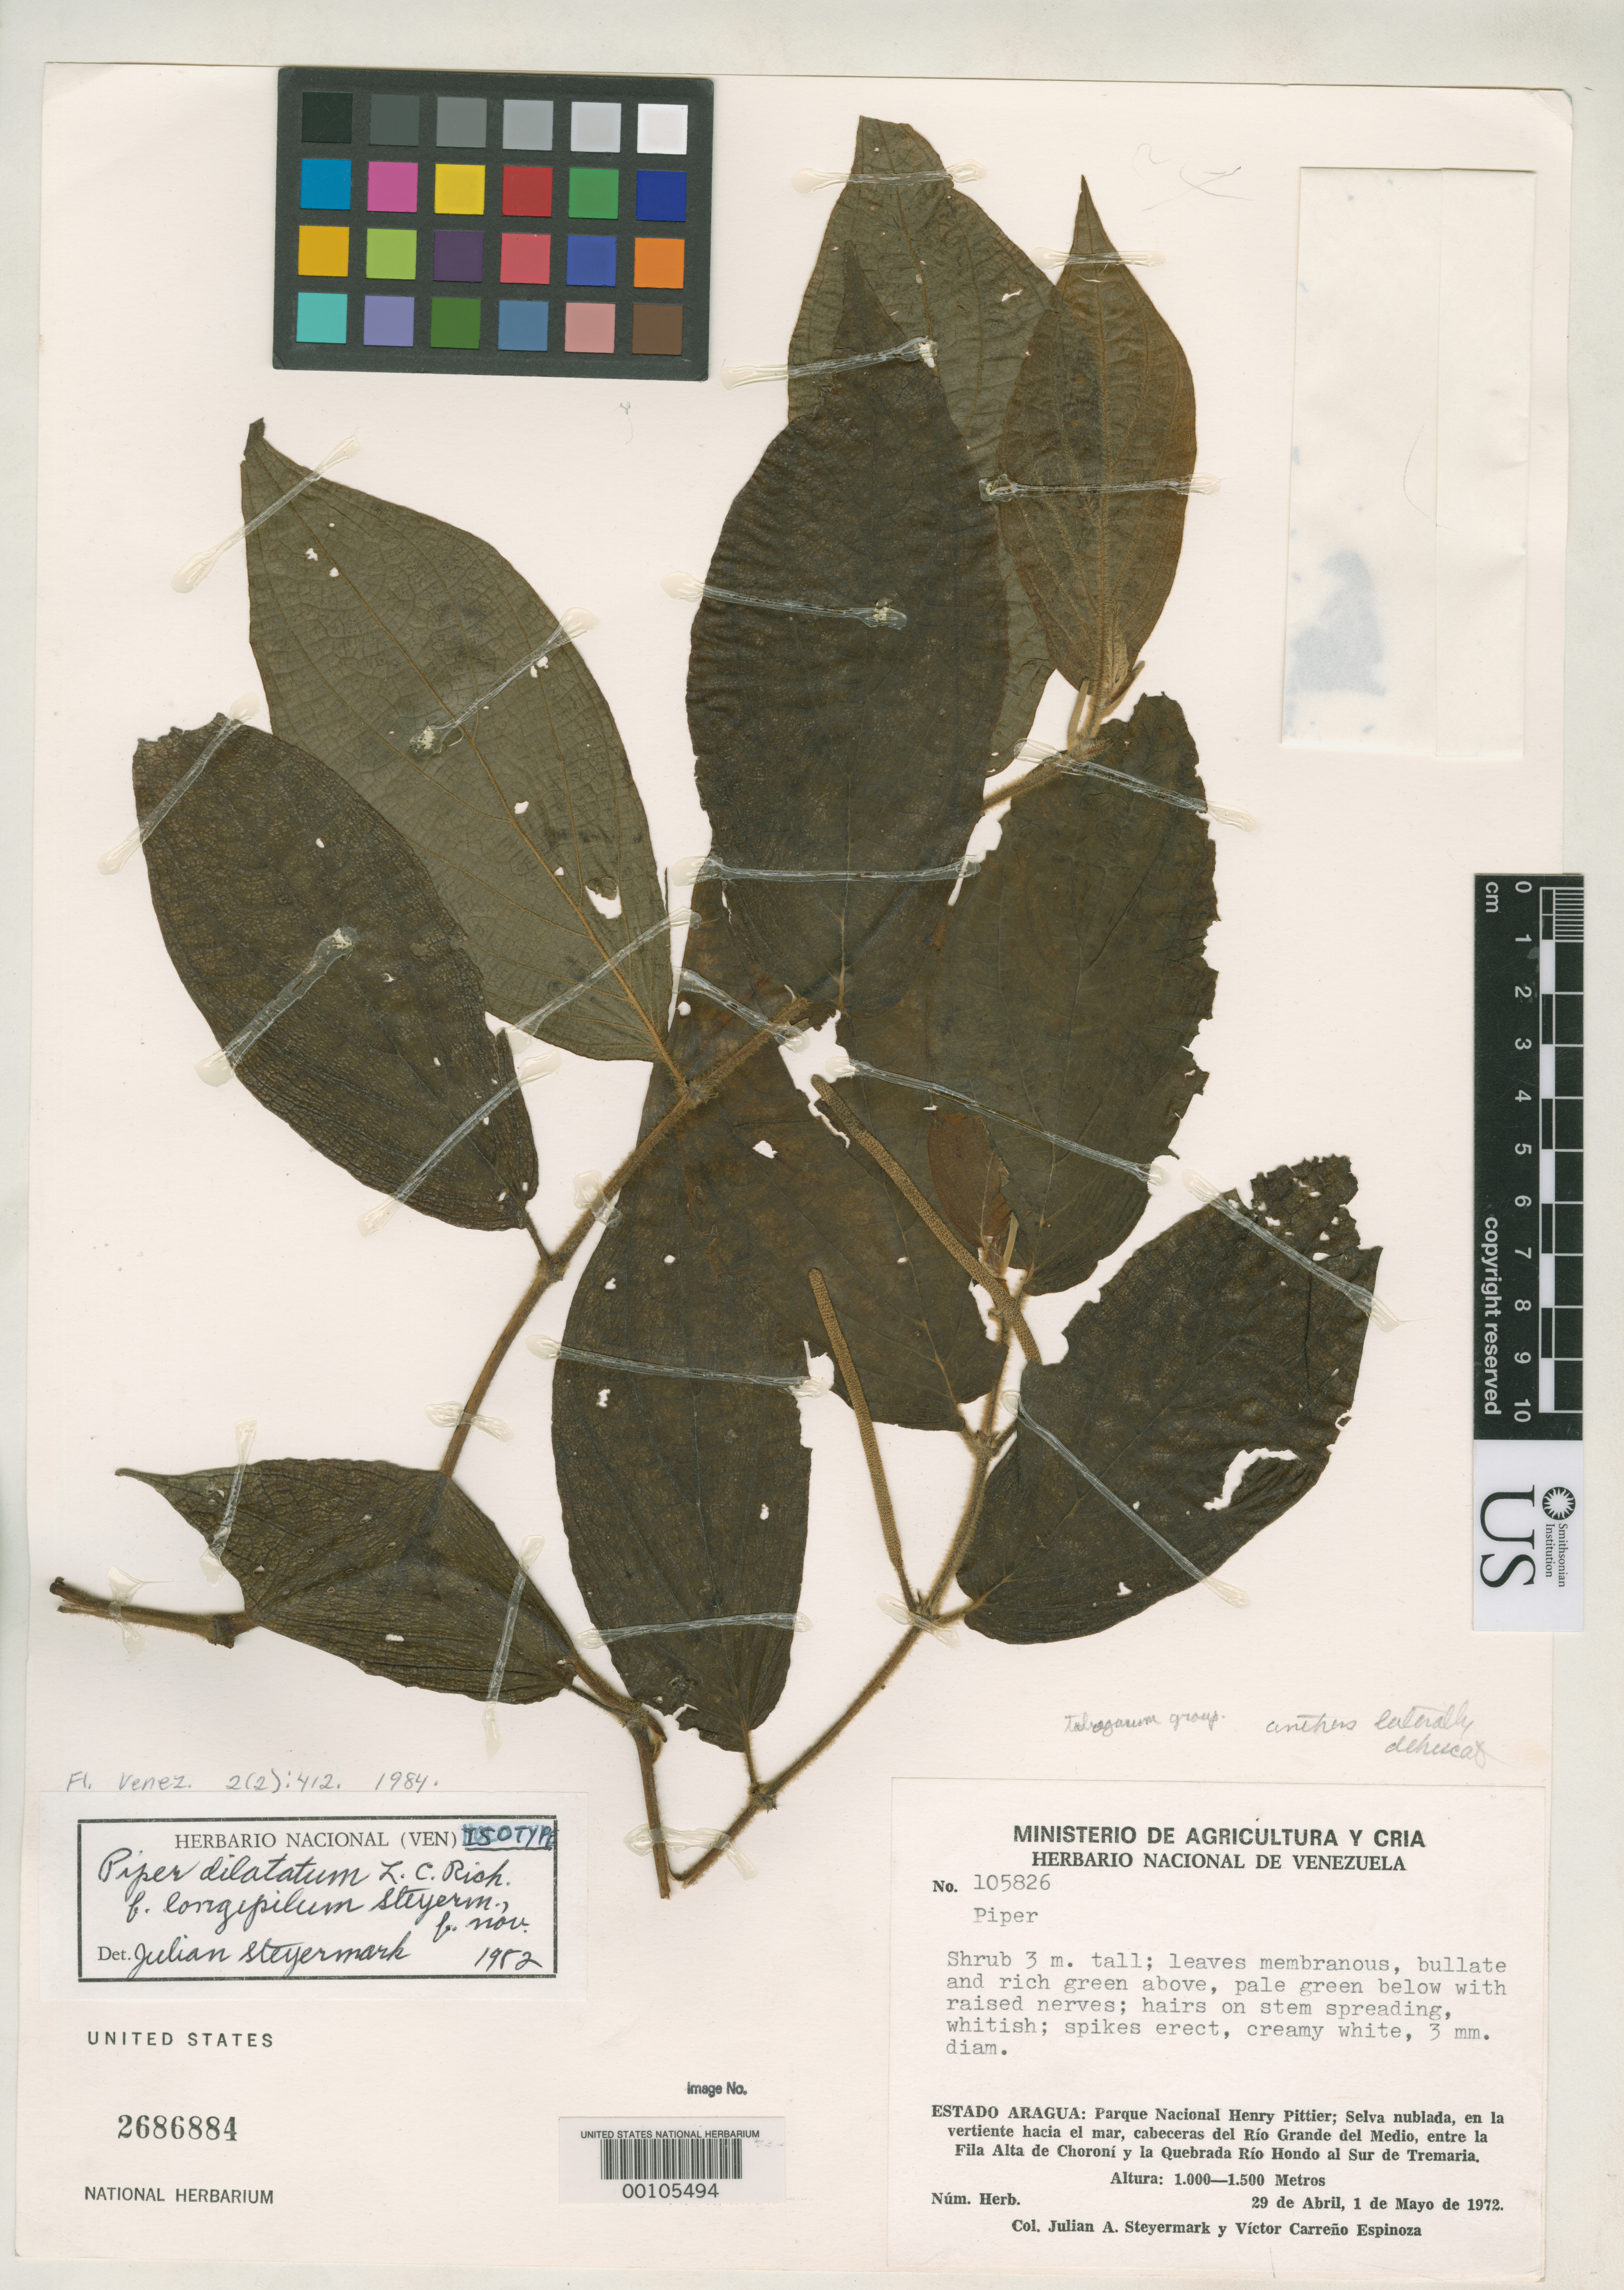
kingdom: Plantae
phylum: Tracheophyta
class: Magnoliopsida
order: Piperales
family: Piperaceae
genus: Piper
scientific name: Piper dilatatum f. longipilum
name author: Steyerm.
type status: Isotype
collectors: J. Steyermark & V. Carreño E.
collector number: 105826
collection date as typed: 29 Apr 1972 to 01 May 1972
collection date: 1972-04-29/1972-05-01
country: Venezuela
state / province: Aragua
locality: Parque Nacional "H. Pittier", Cabeceras de Rio Grande del Medio.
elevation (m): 1000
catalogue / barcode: US 2686884